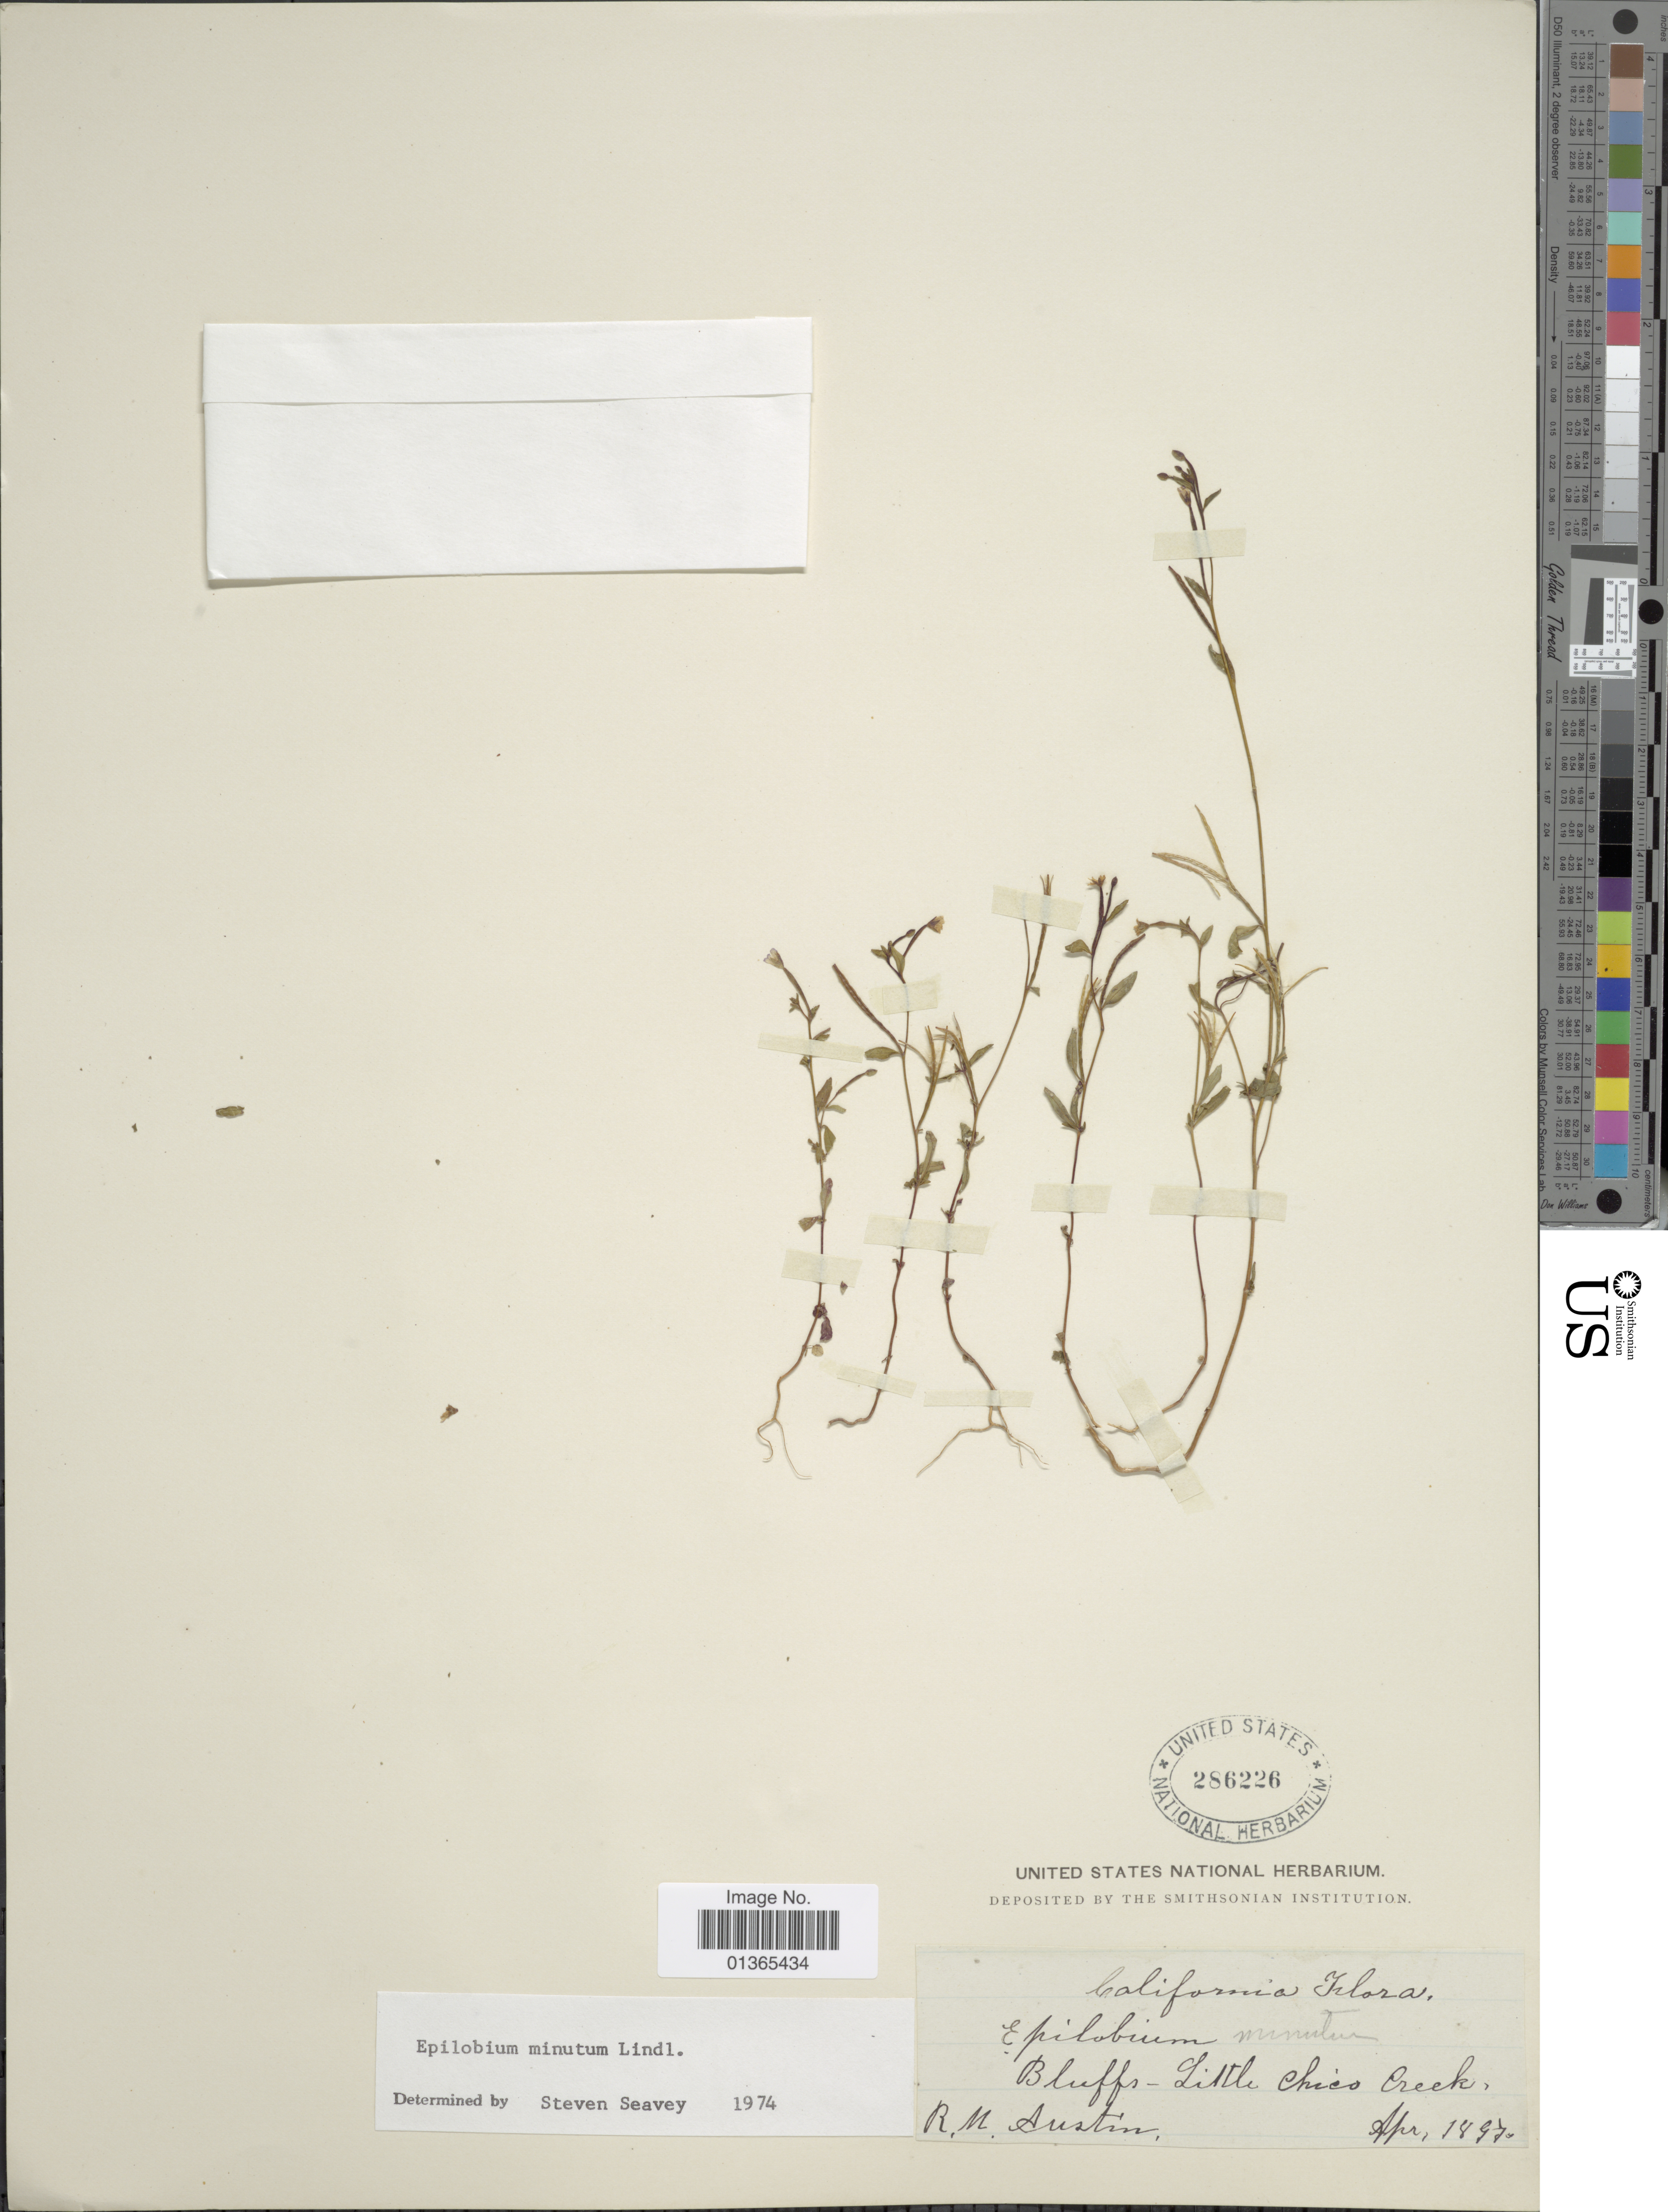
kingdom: Plantae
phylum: Tracheophyta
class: Magnoliopsida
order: Myrtales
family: Onagraceae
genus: Epilobium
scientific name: Epilobium minutum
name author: Lindl. ex Lehm.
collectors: R. Austin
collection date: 1897-04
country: United States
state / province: California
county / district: Butte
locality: Bluffs - Little Chico Creek.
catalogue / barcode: US 286226